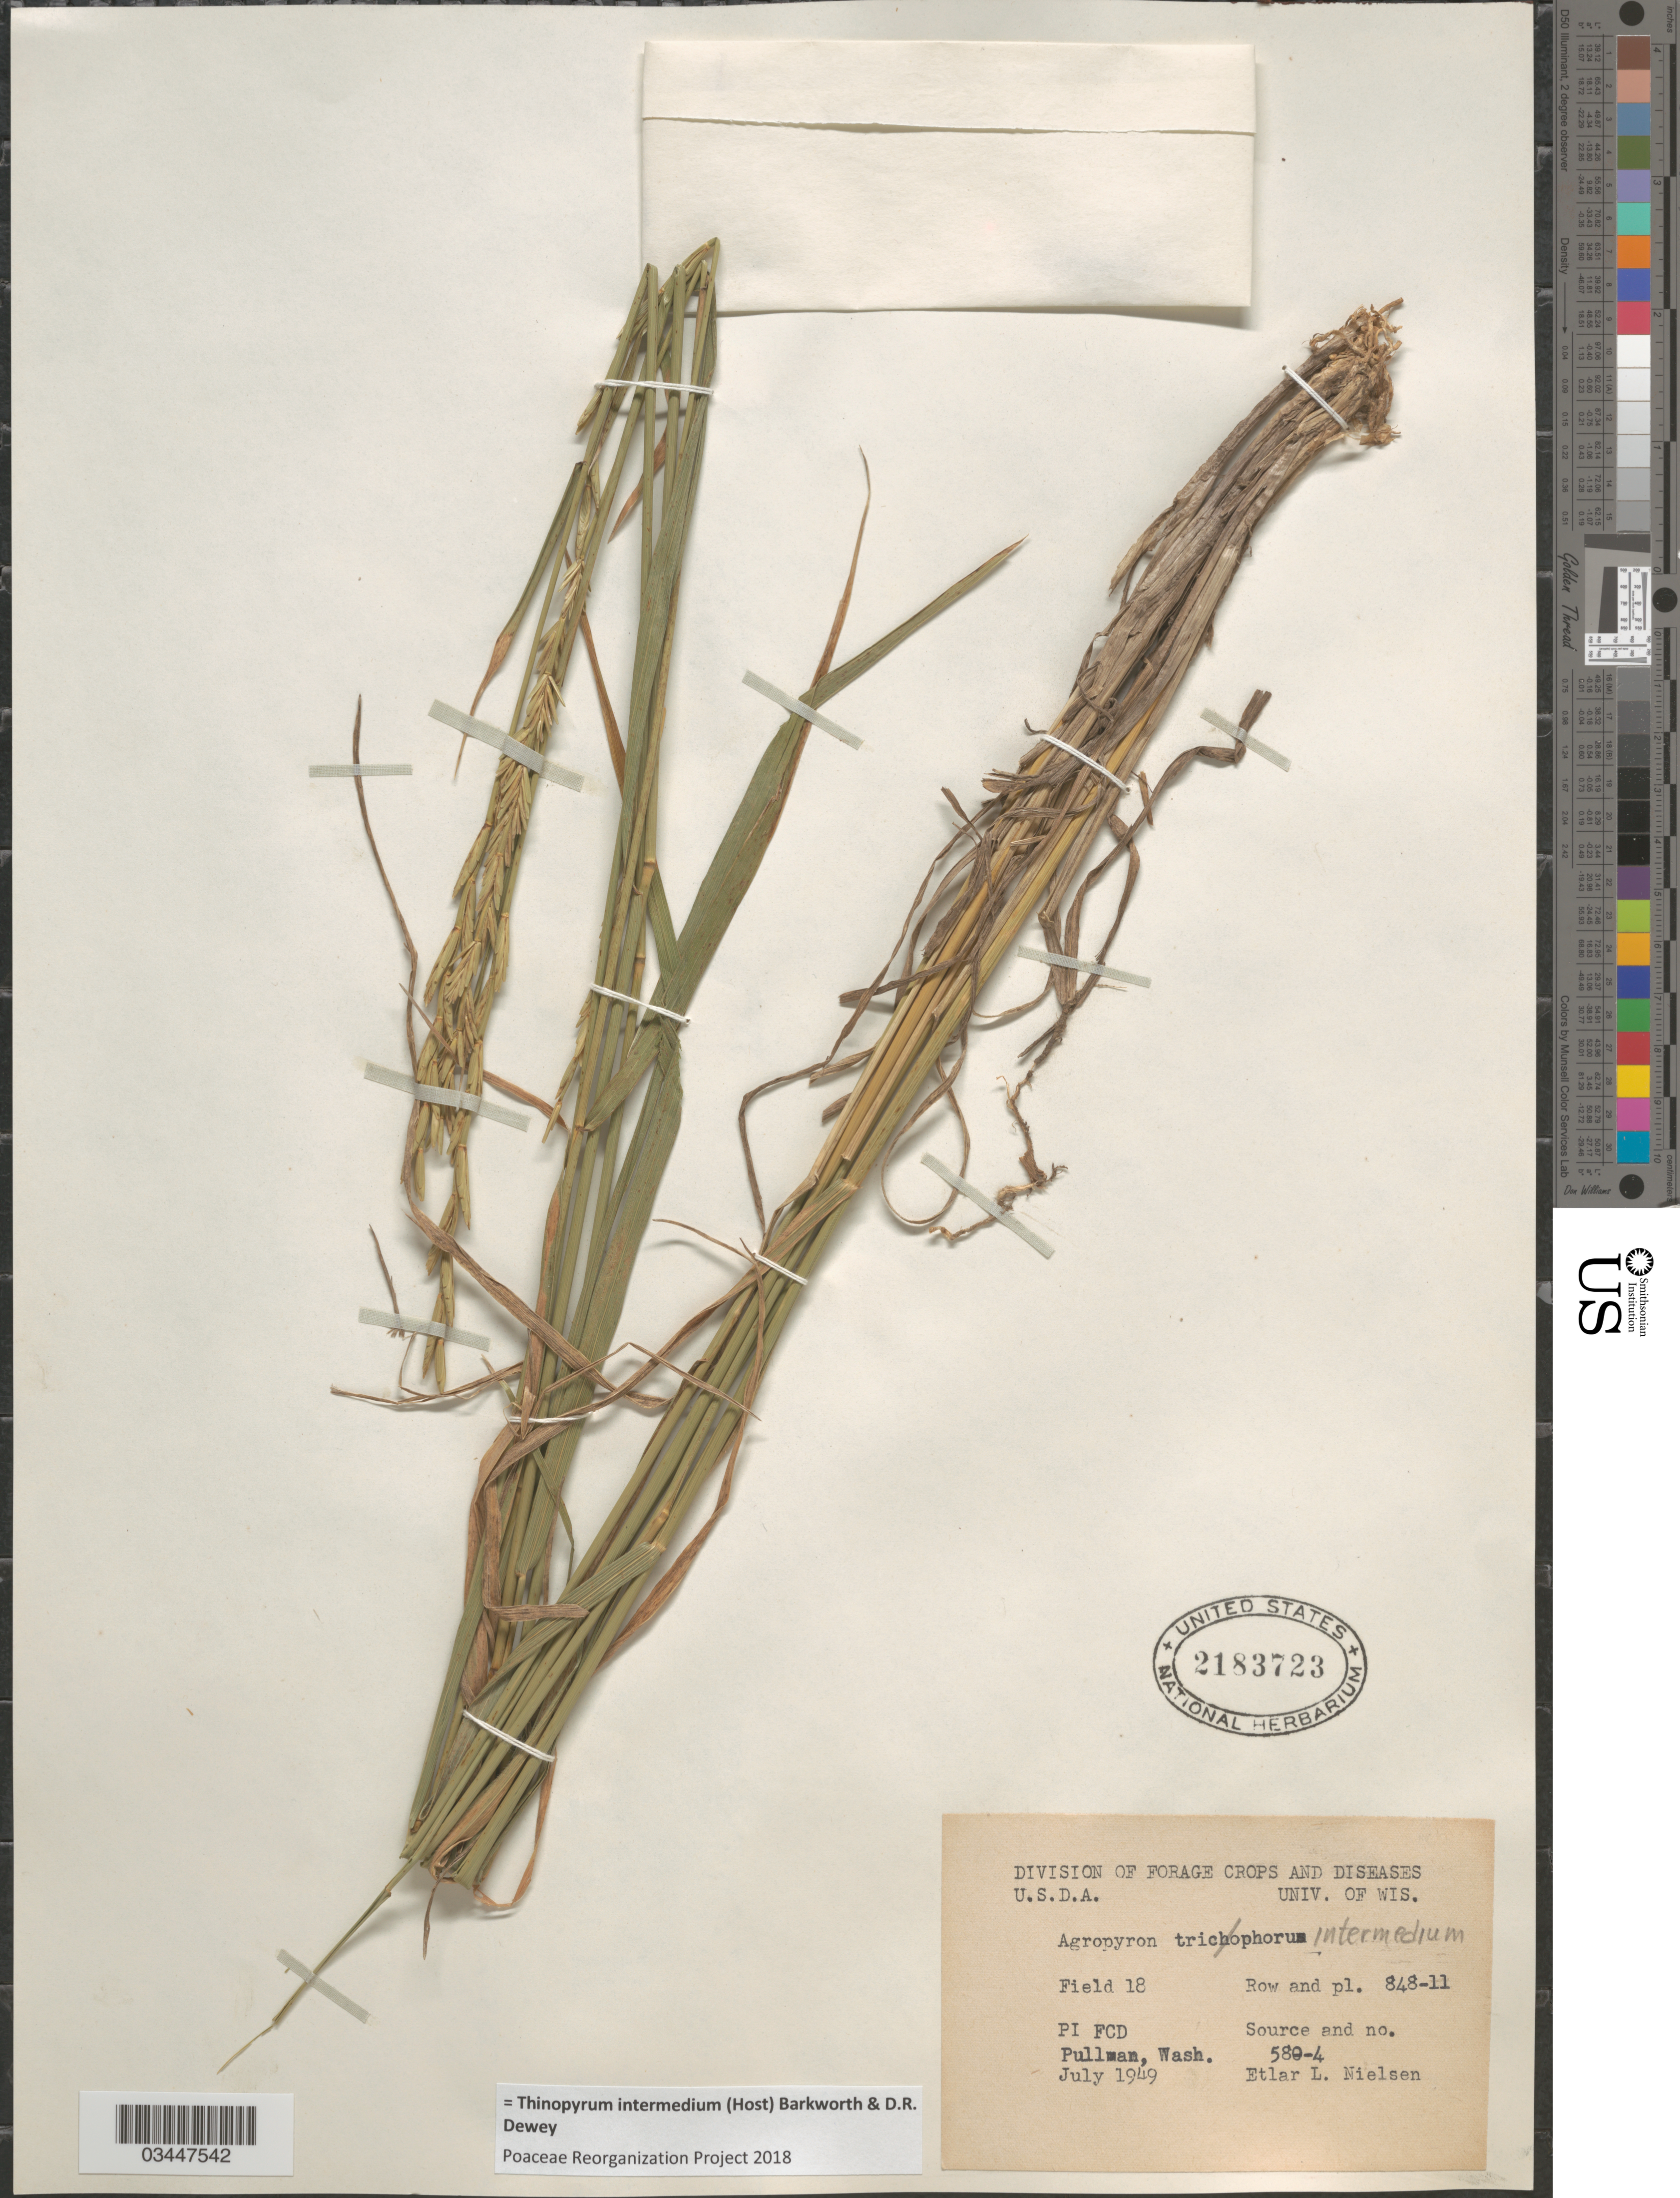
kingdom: Plantae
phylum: Tracheophyta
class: Liliopsida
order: Poales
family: Poaceae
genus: Thinopyrum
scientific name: Thinopyrum intermedium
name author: (Host) Barkworth & Dewey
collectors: E. L. Nielsen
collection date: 1949-07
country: United States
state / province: Washington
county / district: Whitman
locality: Field 18. Row and pl. 848-11. FCD Pullman.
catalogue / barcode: US 2183723